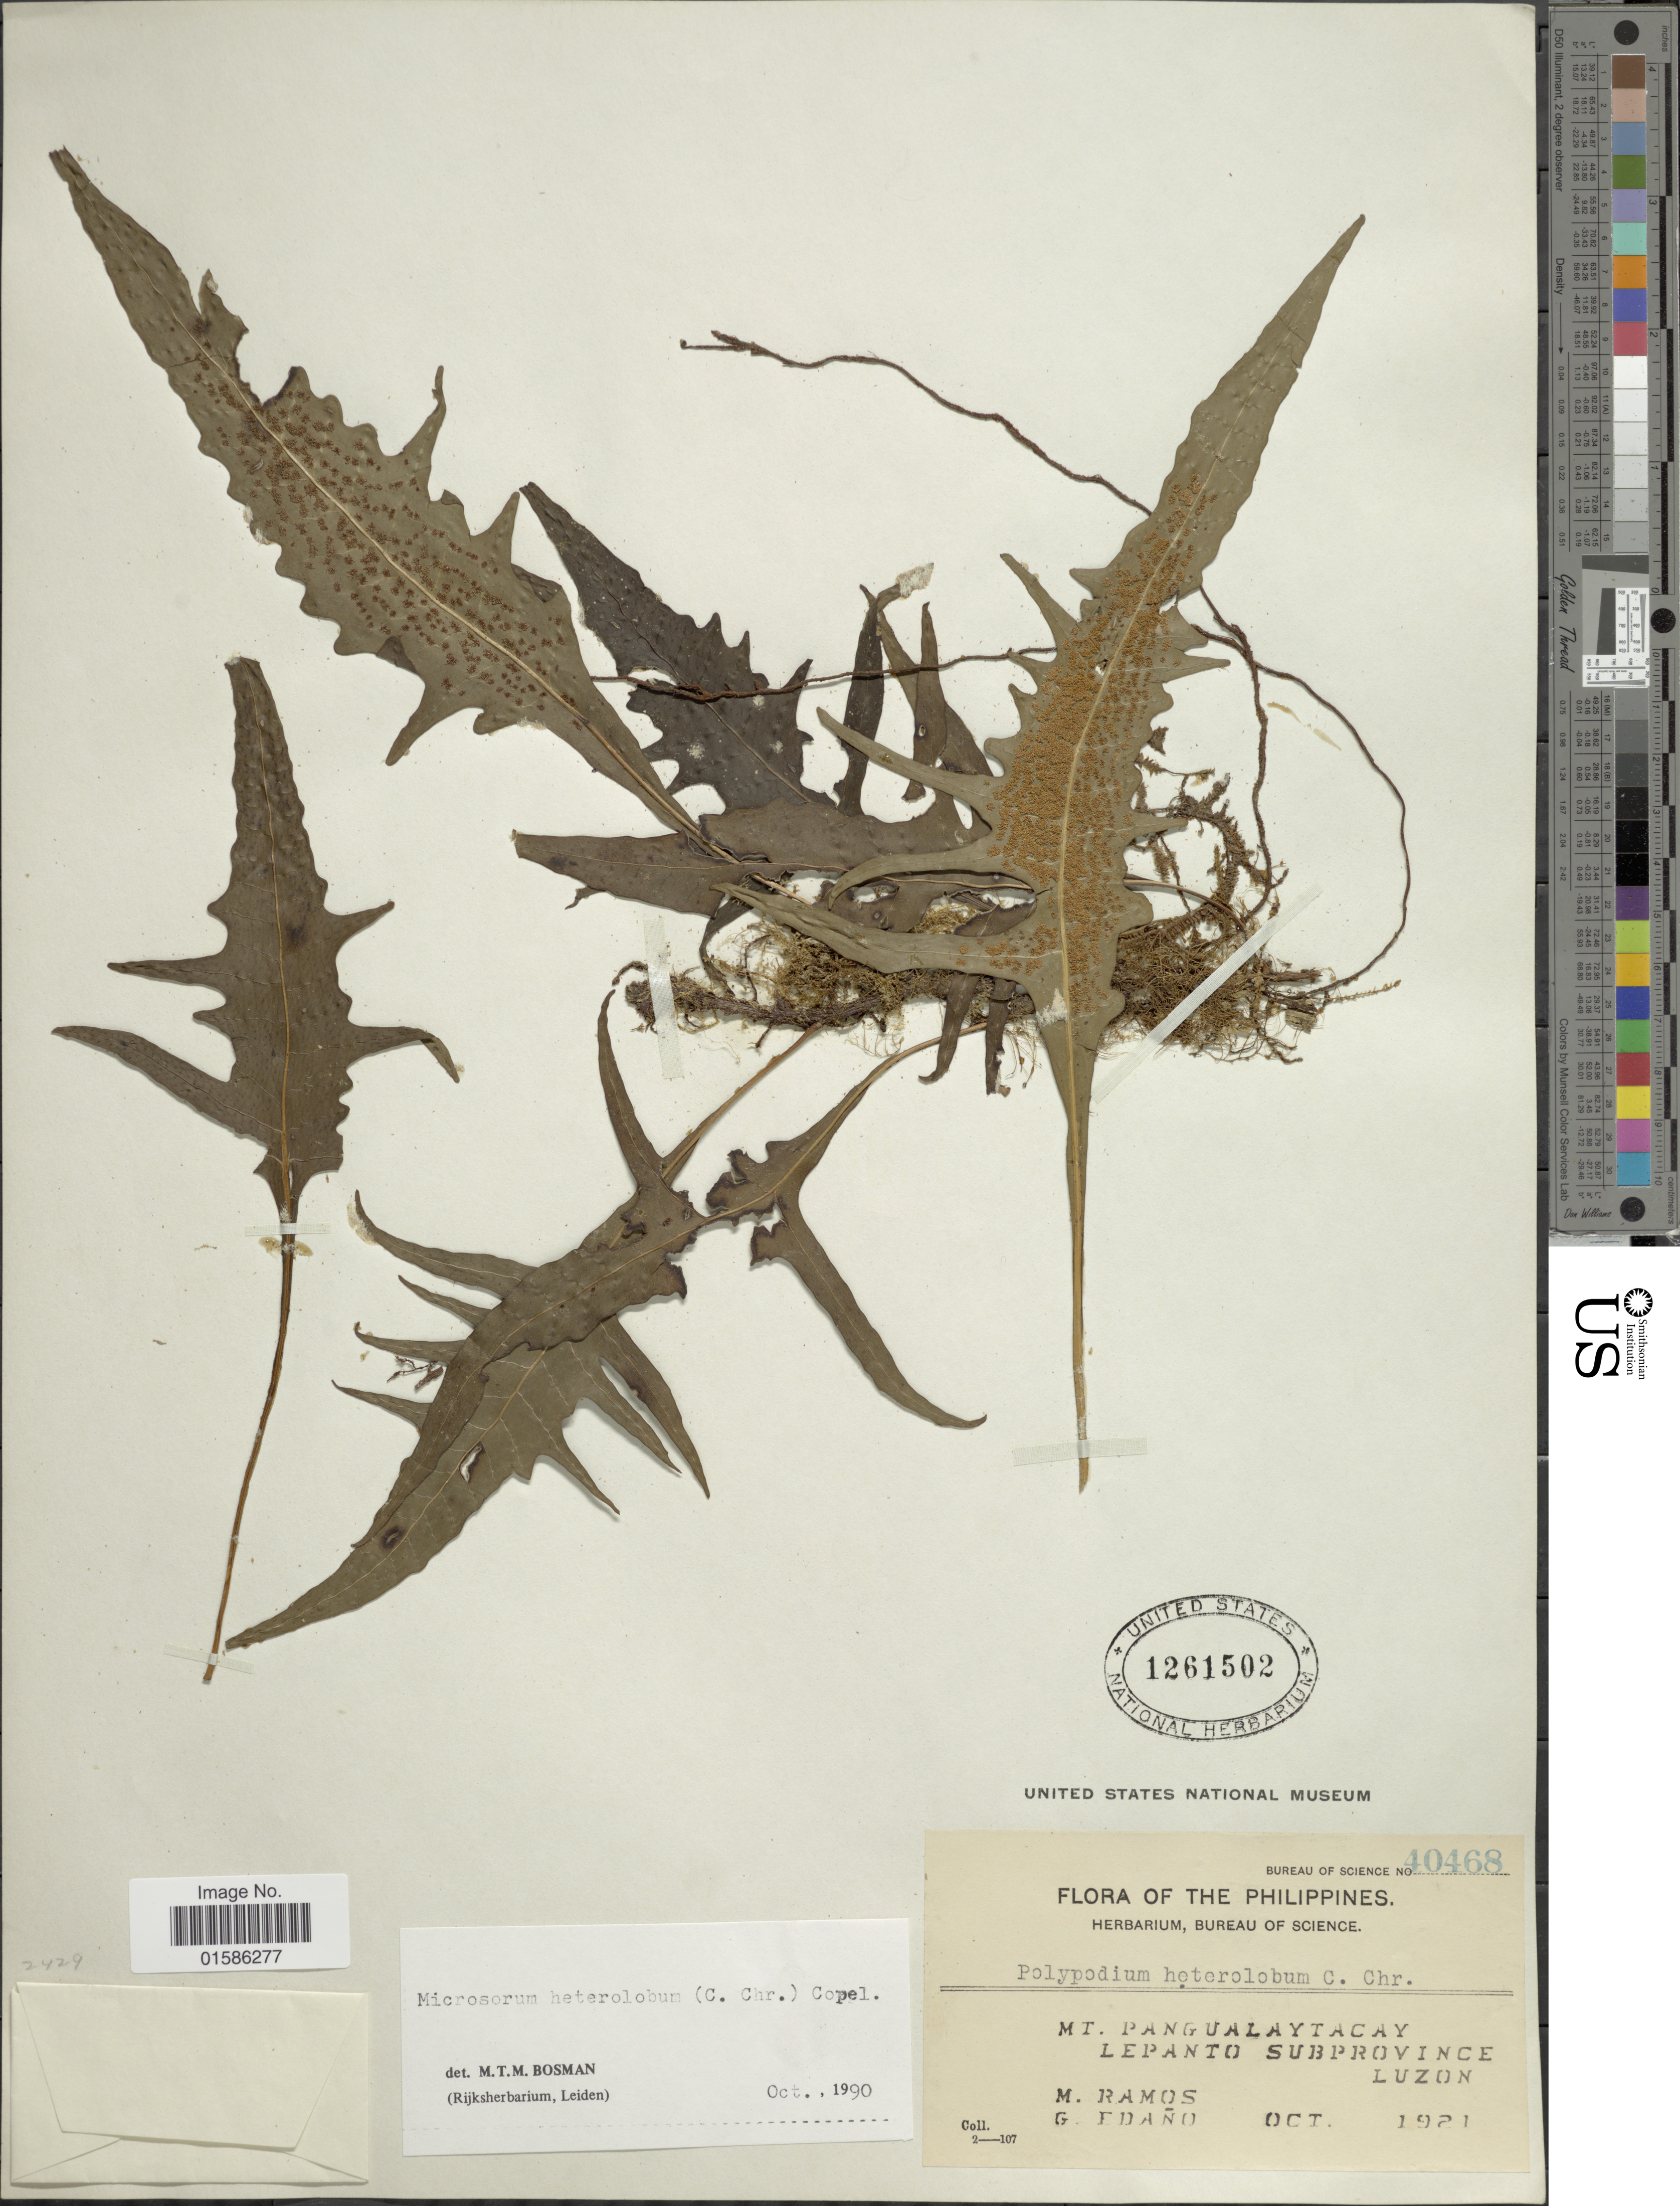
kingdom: Plantae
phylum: Tracheophyta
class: Polypodiopsida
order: Polypodiales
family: Polypodiaceae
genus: Microsorum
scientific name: Microsorum heterolobum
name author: (C. Chr.) Copel.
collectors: M. Ramos & G. Edaño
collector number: Bureau of Science 40468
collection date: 1921-10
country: Philippines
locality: Mt Pangualaytacay, Lepanto Sunprovince, Luzon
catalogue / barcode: US 1261502